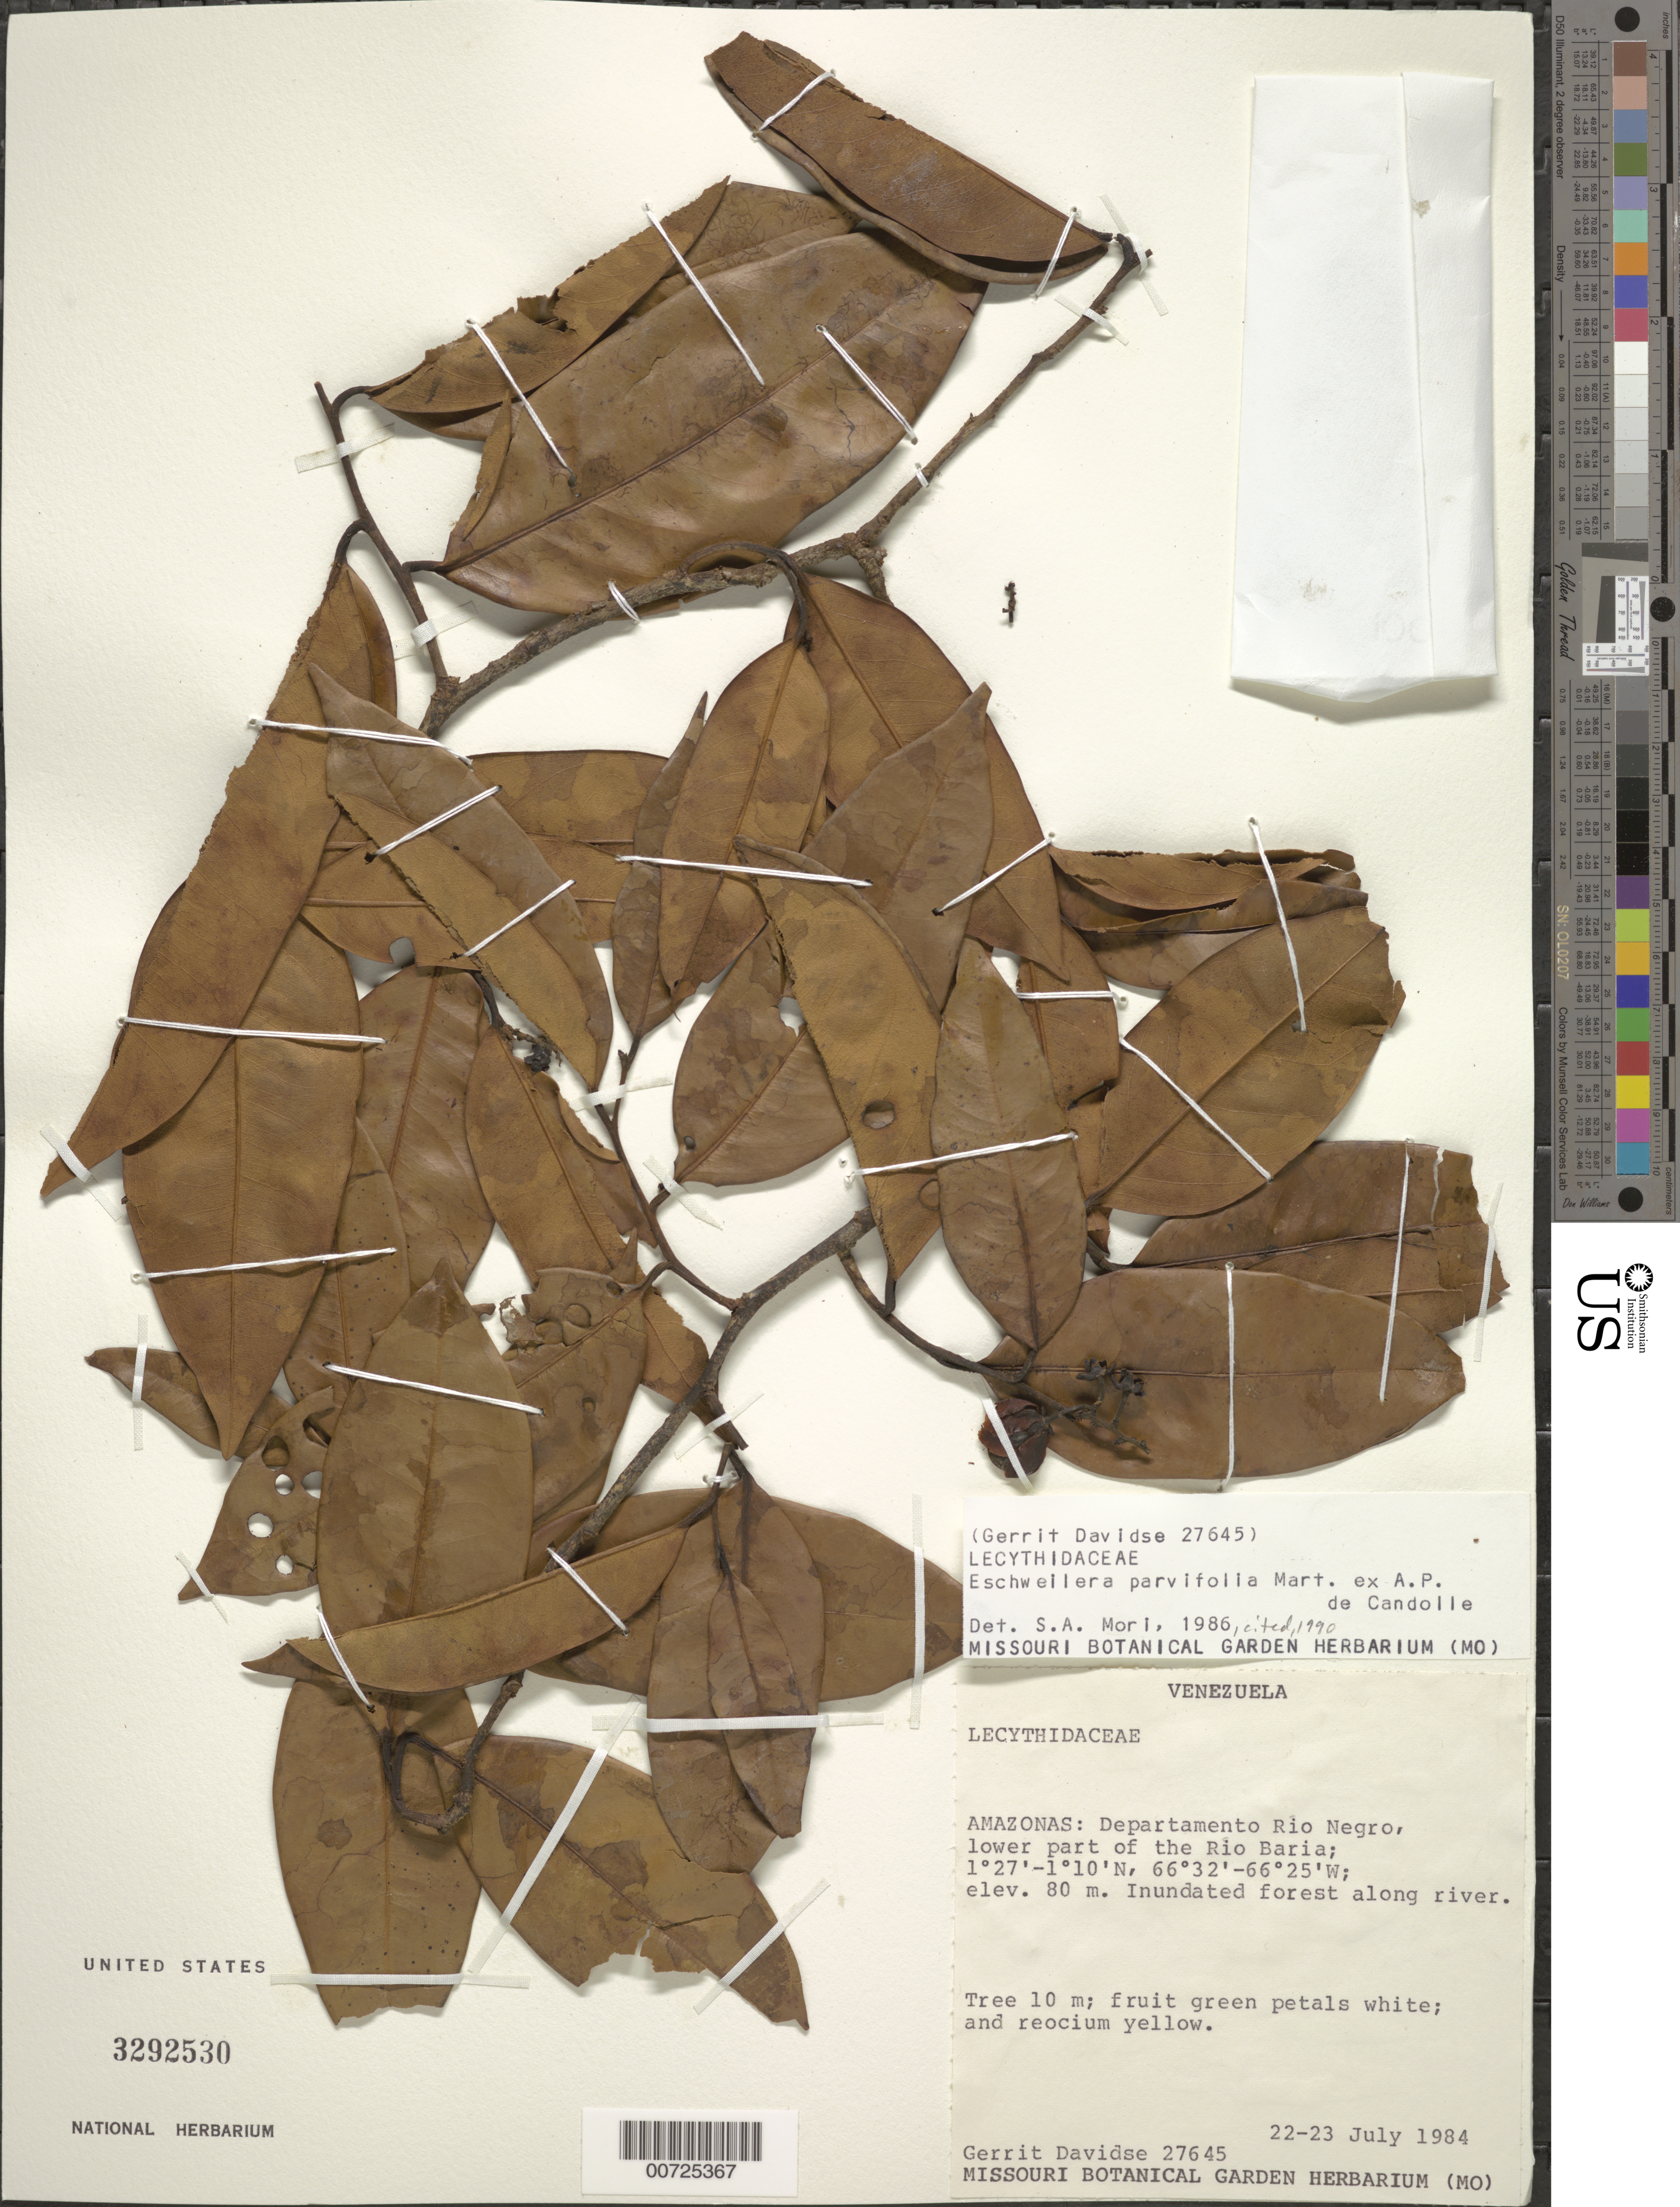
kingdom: Plantae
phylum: Tracheophyta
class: Magnoliopsida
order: Ericales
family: Lecythidaceae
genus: Eschweilera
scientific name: Eschweilera parvifolia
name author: Mart. ex DC.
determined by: Mori, Scott A.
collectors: G. Davidse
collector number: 27645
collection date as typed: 22-Jul-84 to 23-Jul-84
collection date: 1984-07-22/1984-07-23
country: Venezuela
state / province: Amazonas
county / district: Río Negro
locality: Río Baria, lower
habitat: Inundated forest along river margin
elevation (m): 80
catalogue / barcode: US 3292530